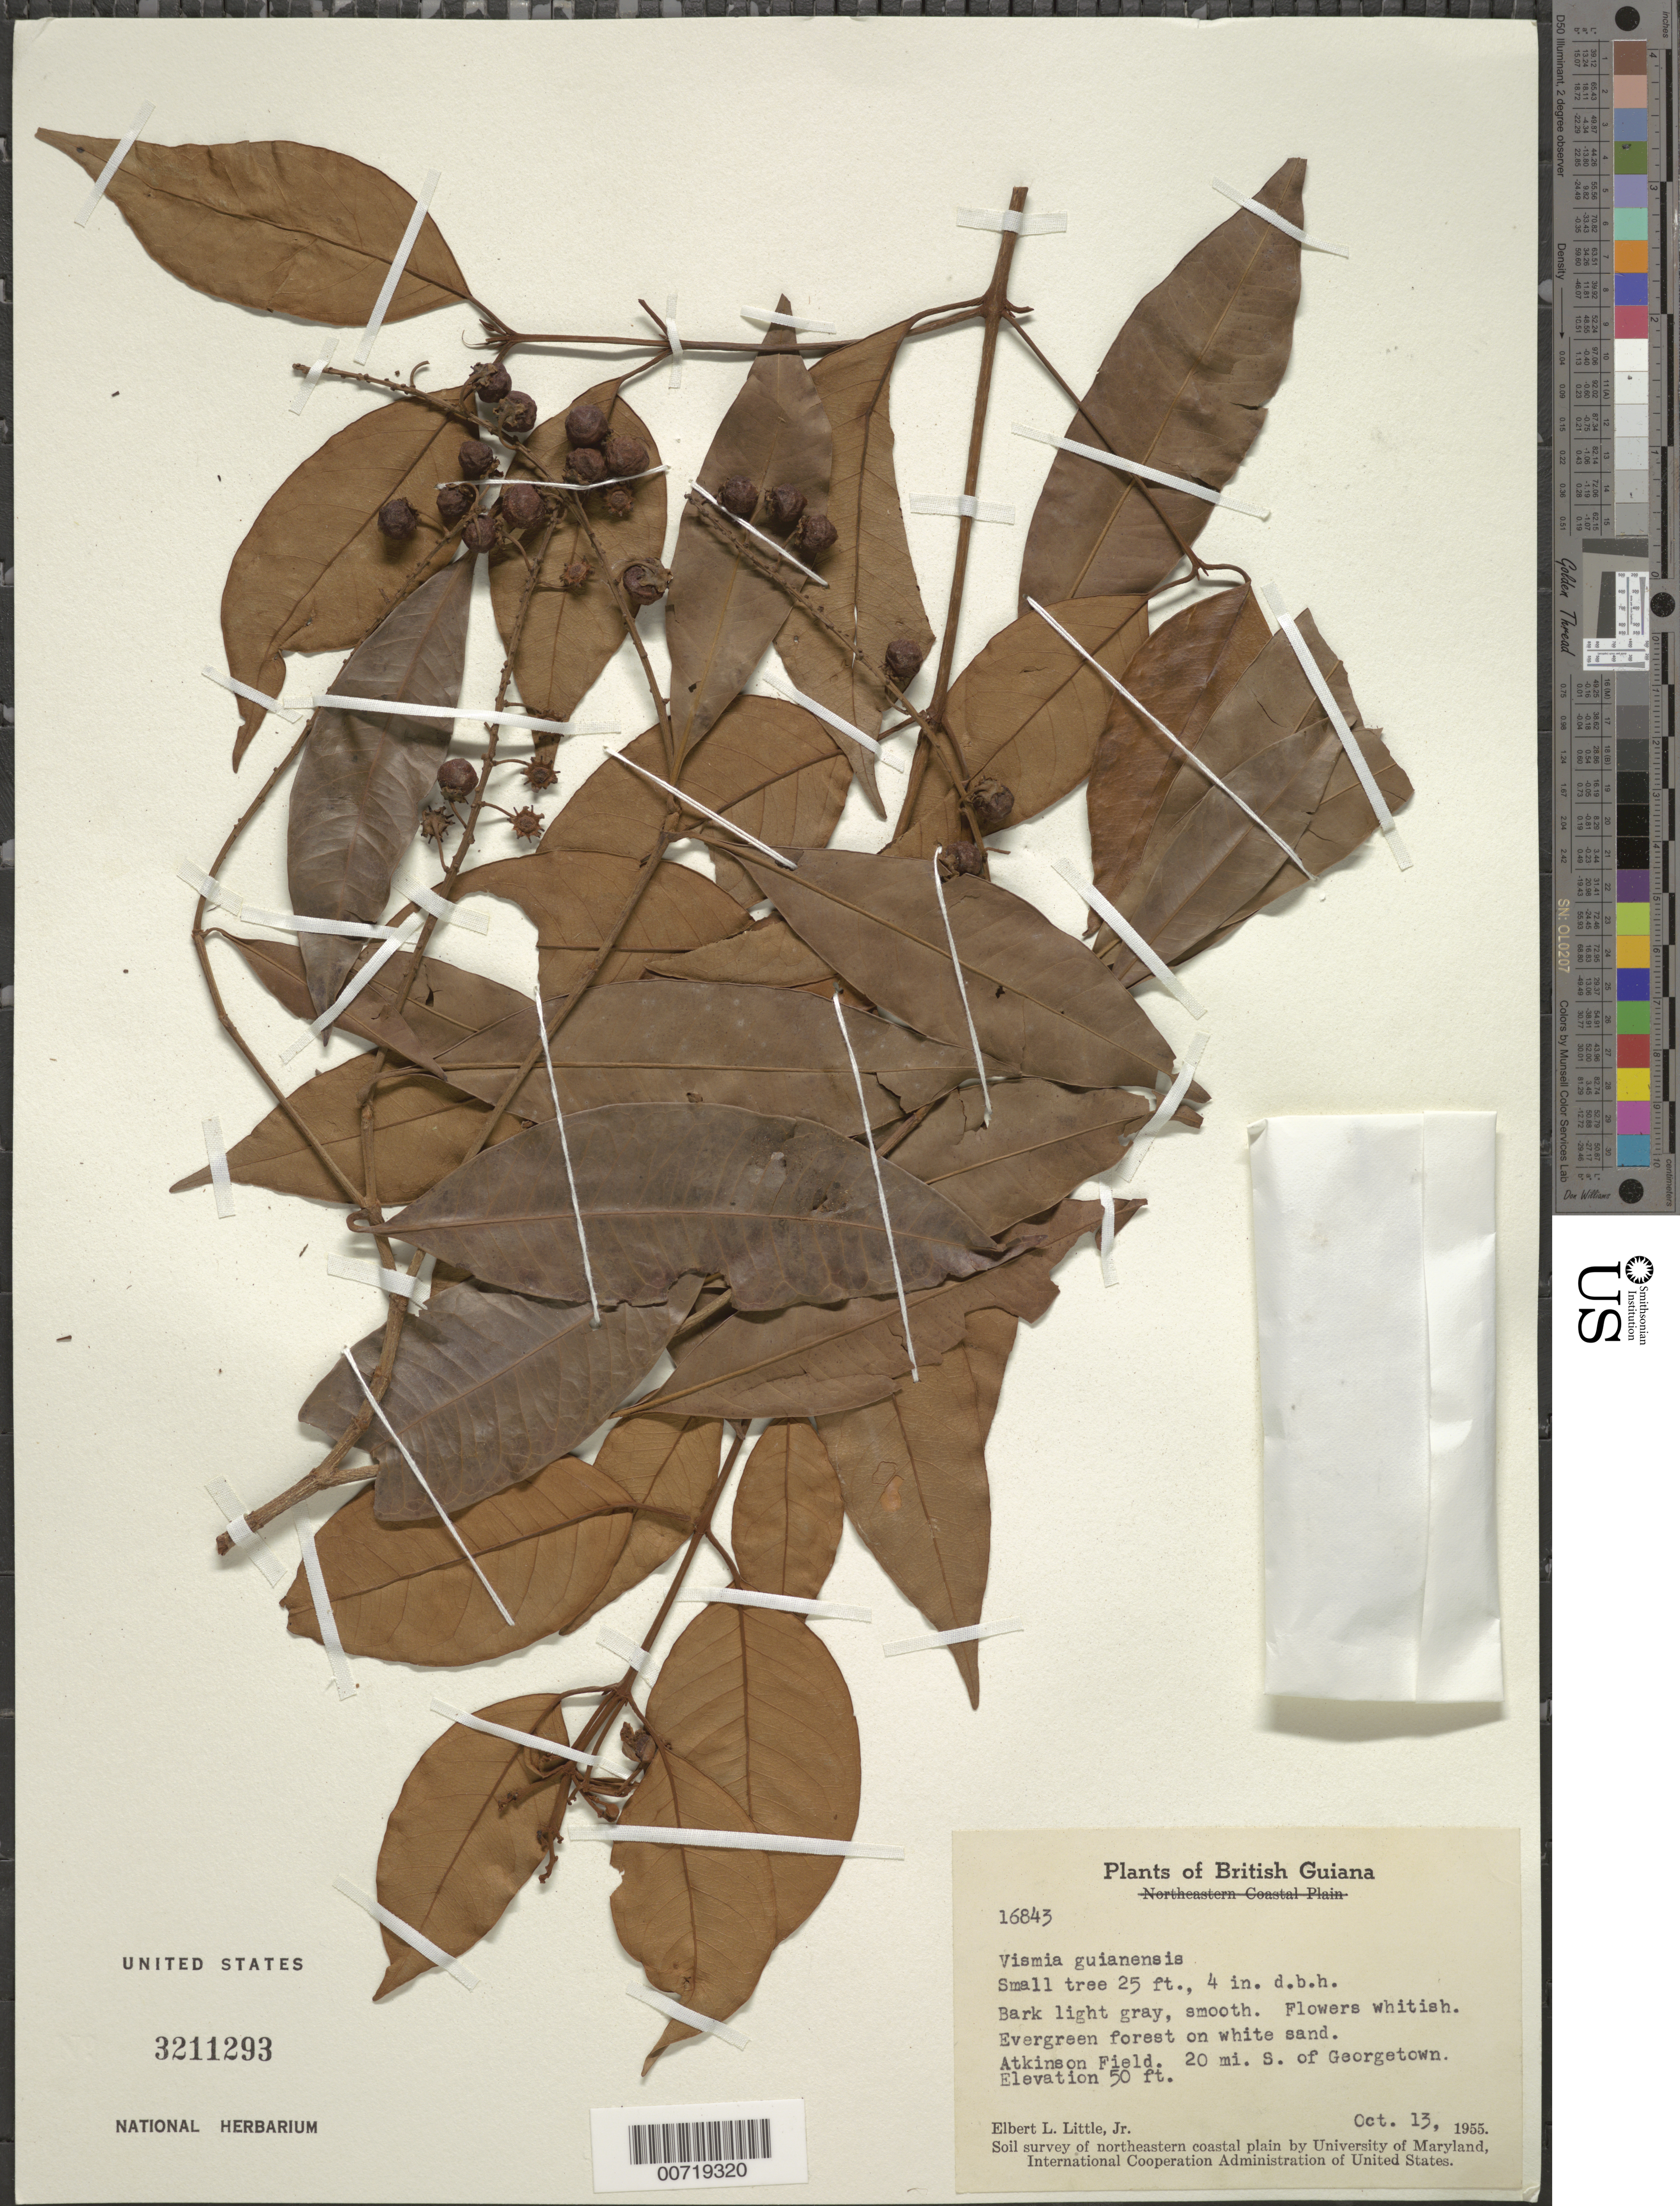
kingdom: Plantae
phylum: Tracheophyta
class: Magnoliopsida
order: Malpighiales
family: Hypericaceae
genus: Vismia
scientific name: Vismia guianensis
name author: (Aubl.) Pers.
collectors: E. L. Little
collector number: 16843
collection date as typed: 13-Oct-55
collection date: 1955-10-13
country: Guyana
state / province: Demerara-Mahaica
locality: Atkinson Field, 20 mi. S of Georgetown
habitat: Evergreen forest on white sand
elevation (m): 15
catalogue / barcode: US 3211293